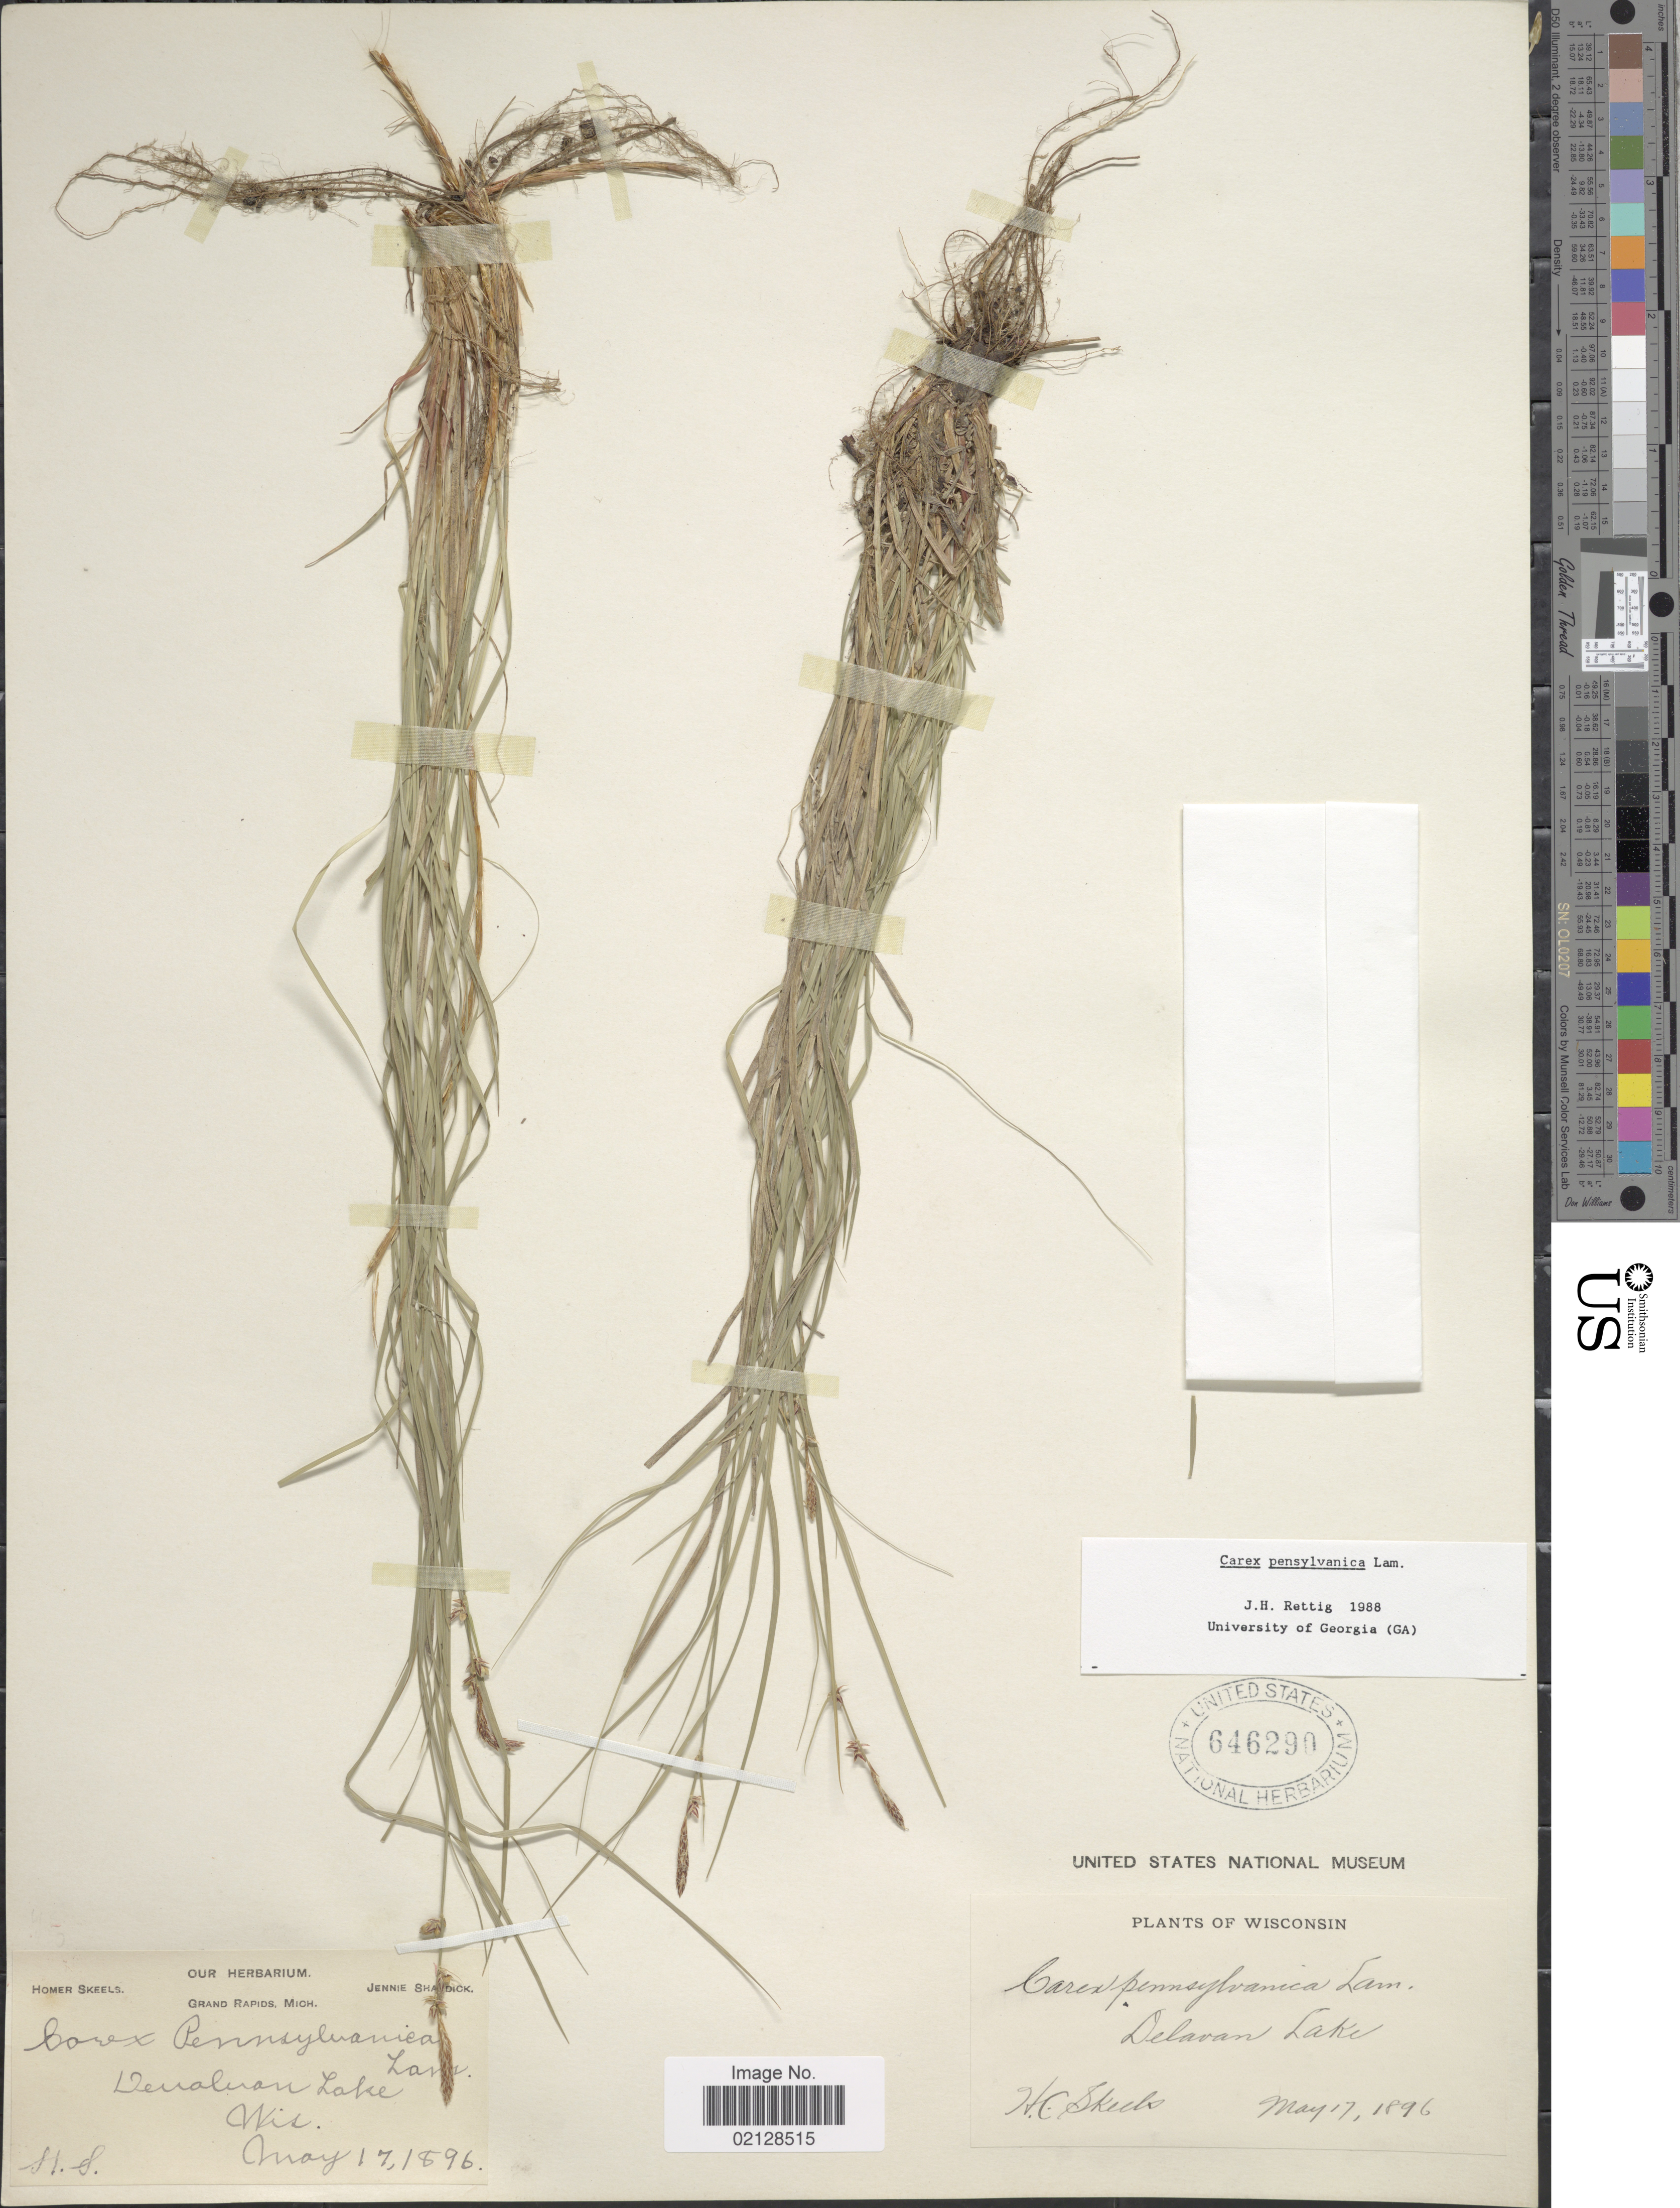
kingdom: Plantae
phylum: Tracheophyta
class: Liliopsida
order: Poales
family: Cyperaceae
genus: Carex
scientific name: Carex pensylvanica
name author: Lam.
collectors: H. Skeels & J. Shaddick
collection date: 1896-05-17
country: United States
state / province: Wisconsin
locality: Delavan Lake, Wis.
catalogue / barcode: US 646290